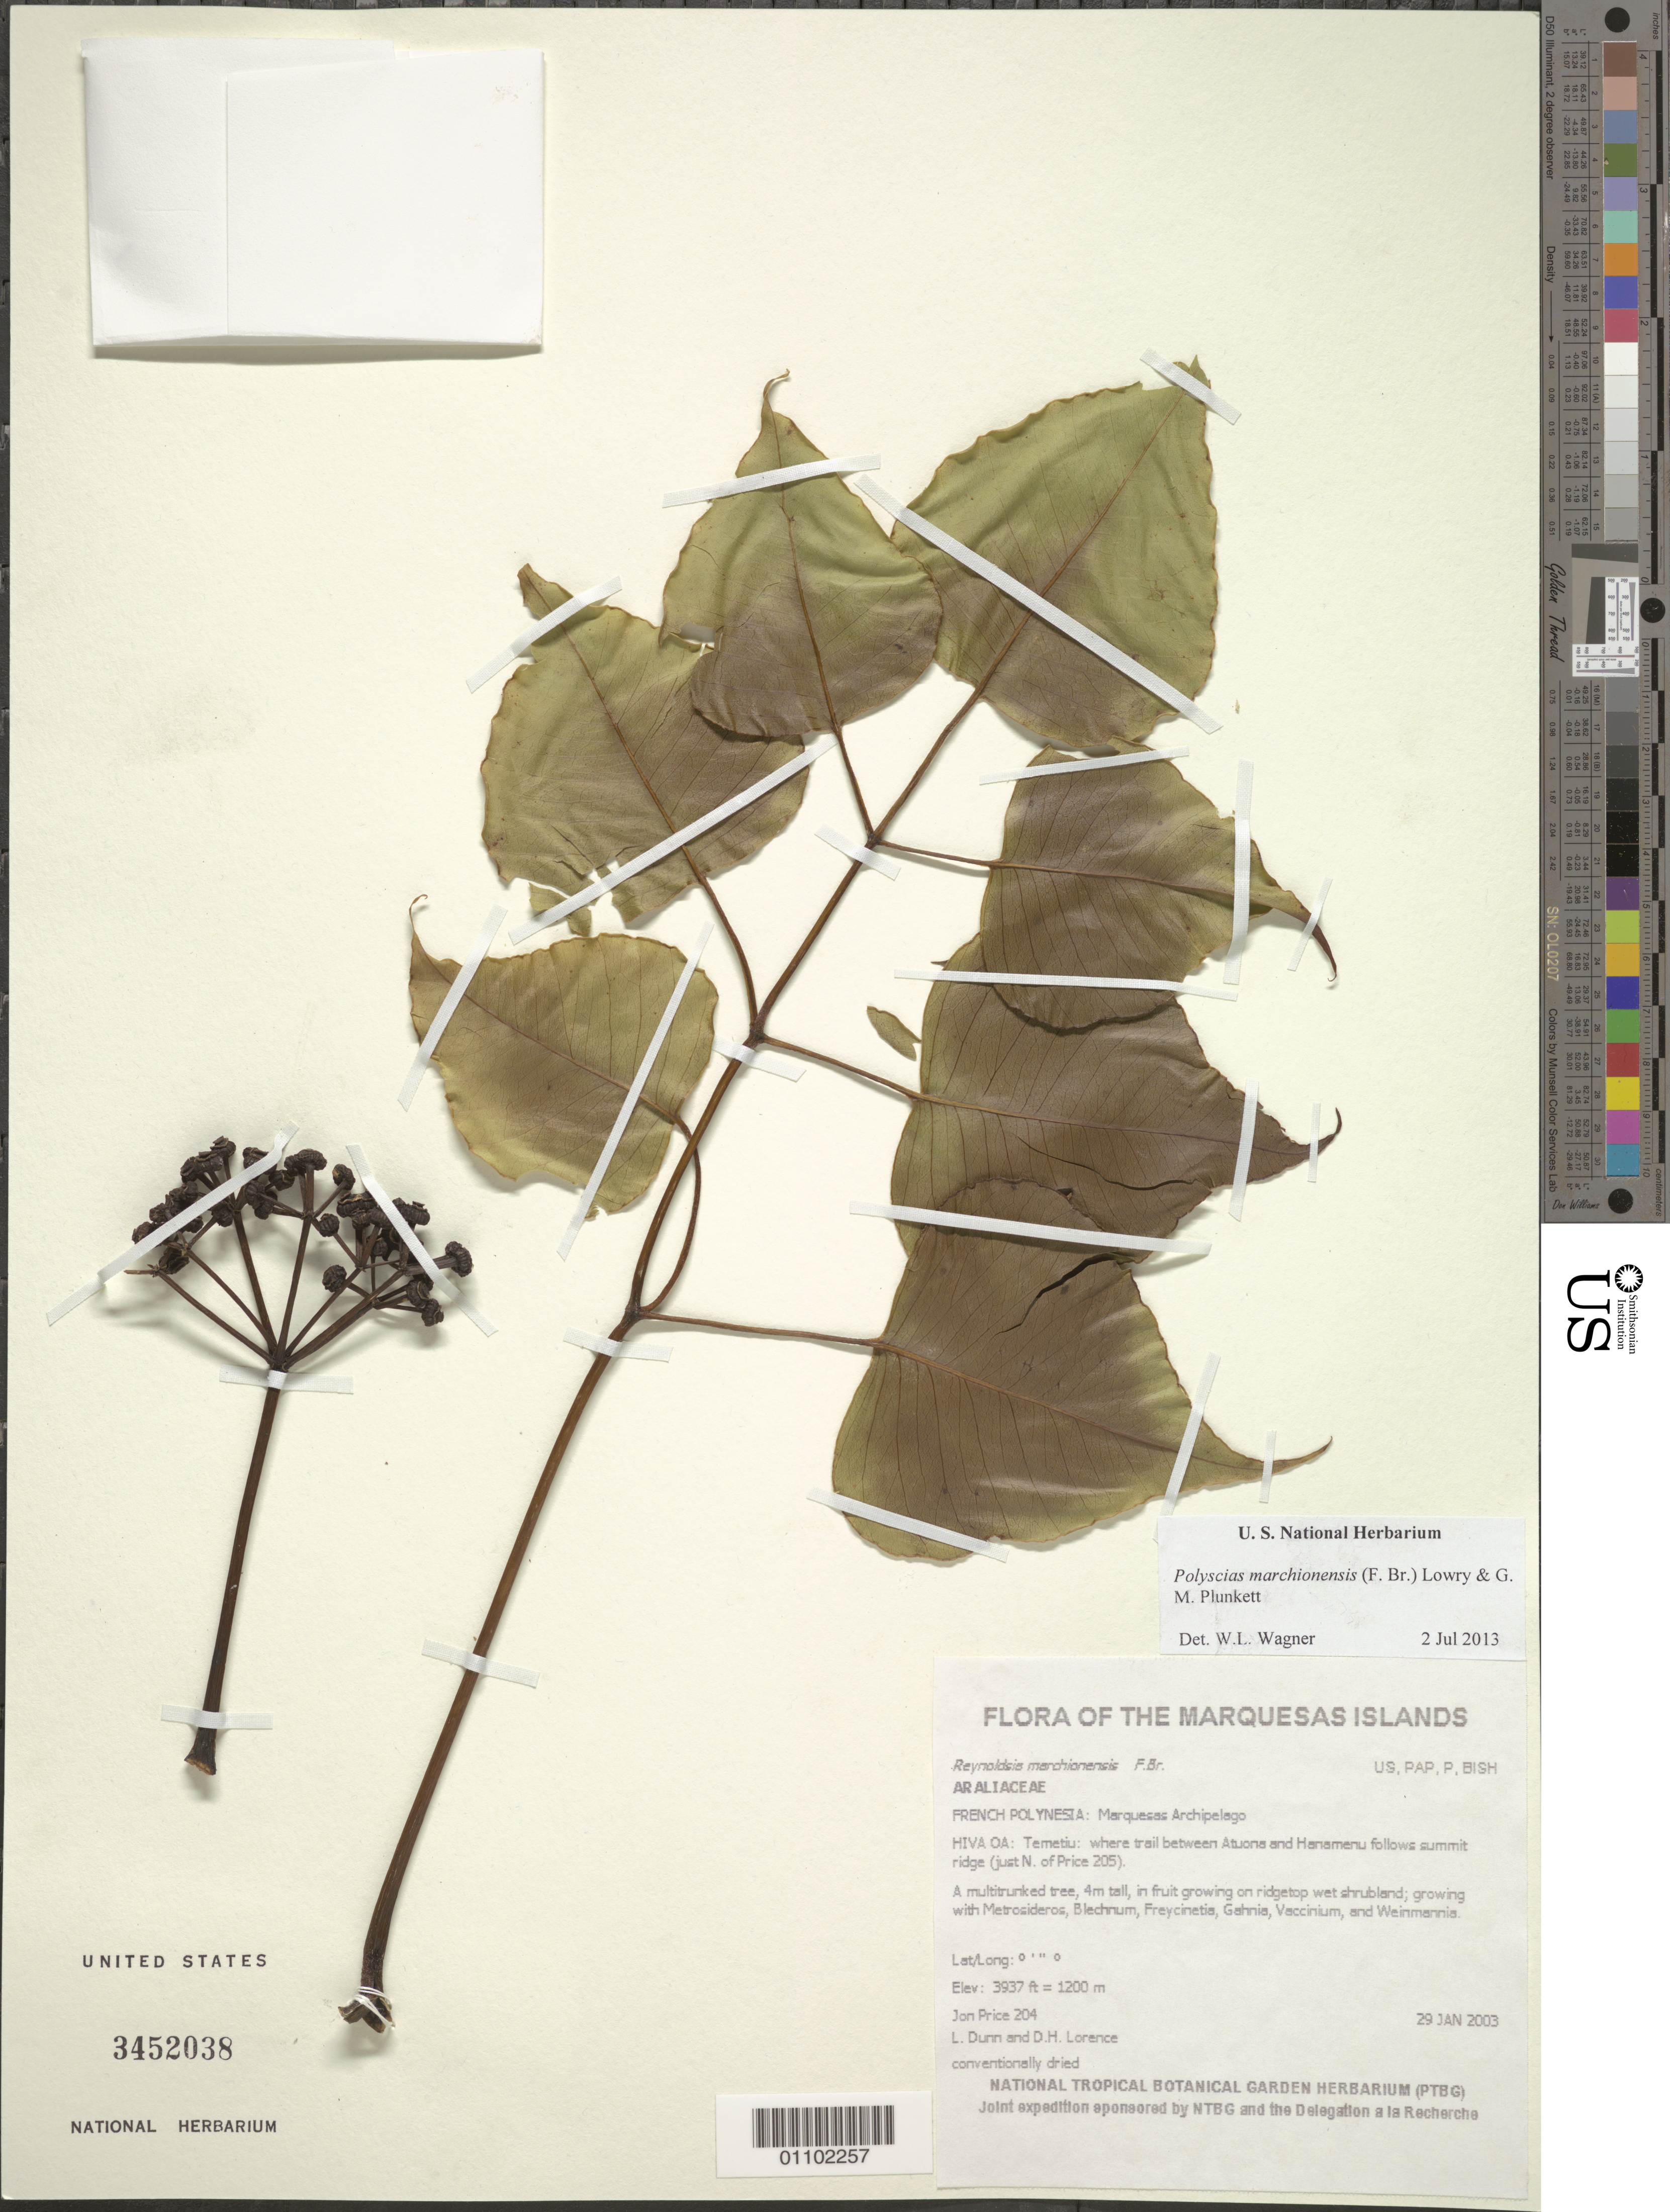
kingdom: Plantae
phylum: Tracheophyta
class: Magnoliopsida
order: Apiales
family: Araliaceae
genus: Polyscias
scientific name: Polyscias marchionensis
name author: (F. Br.) T.K. Lowery & G. M. Plunkett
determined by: Lorence, David H., (PTBG), National Tropical Botanical Garden (UNITED STATES)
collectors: J. Price, L. Dunn & D. Lorence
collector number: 204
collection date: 2003-01-29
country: French Polynesia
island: Hiva Oa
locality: Temetiu: where trail between Atuona and Hanamenu follows summit ridge (just N. of Price 205)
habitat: Growing on ridgetop wet shrubland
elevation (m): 1200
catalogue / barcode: US 3452038